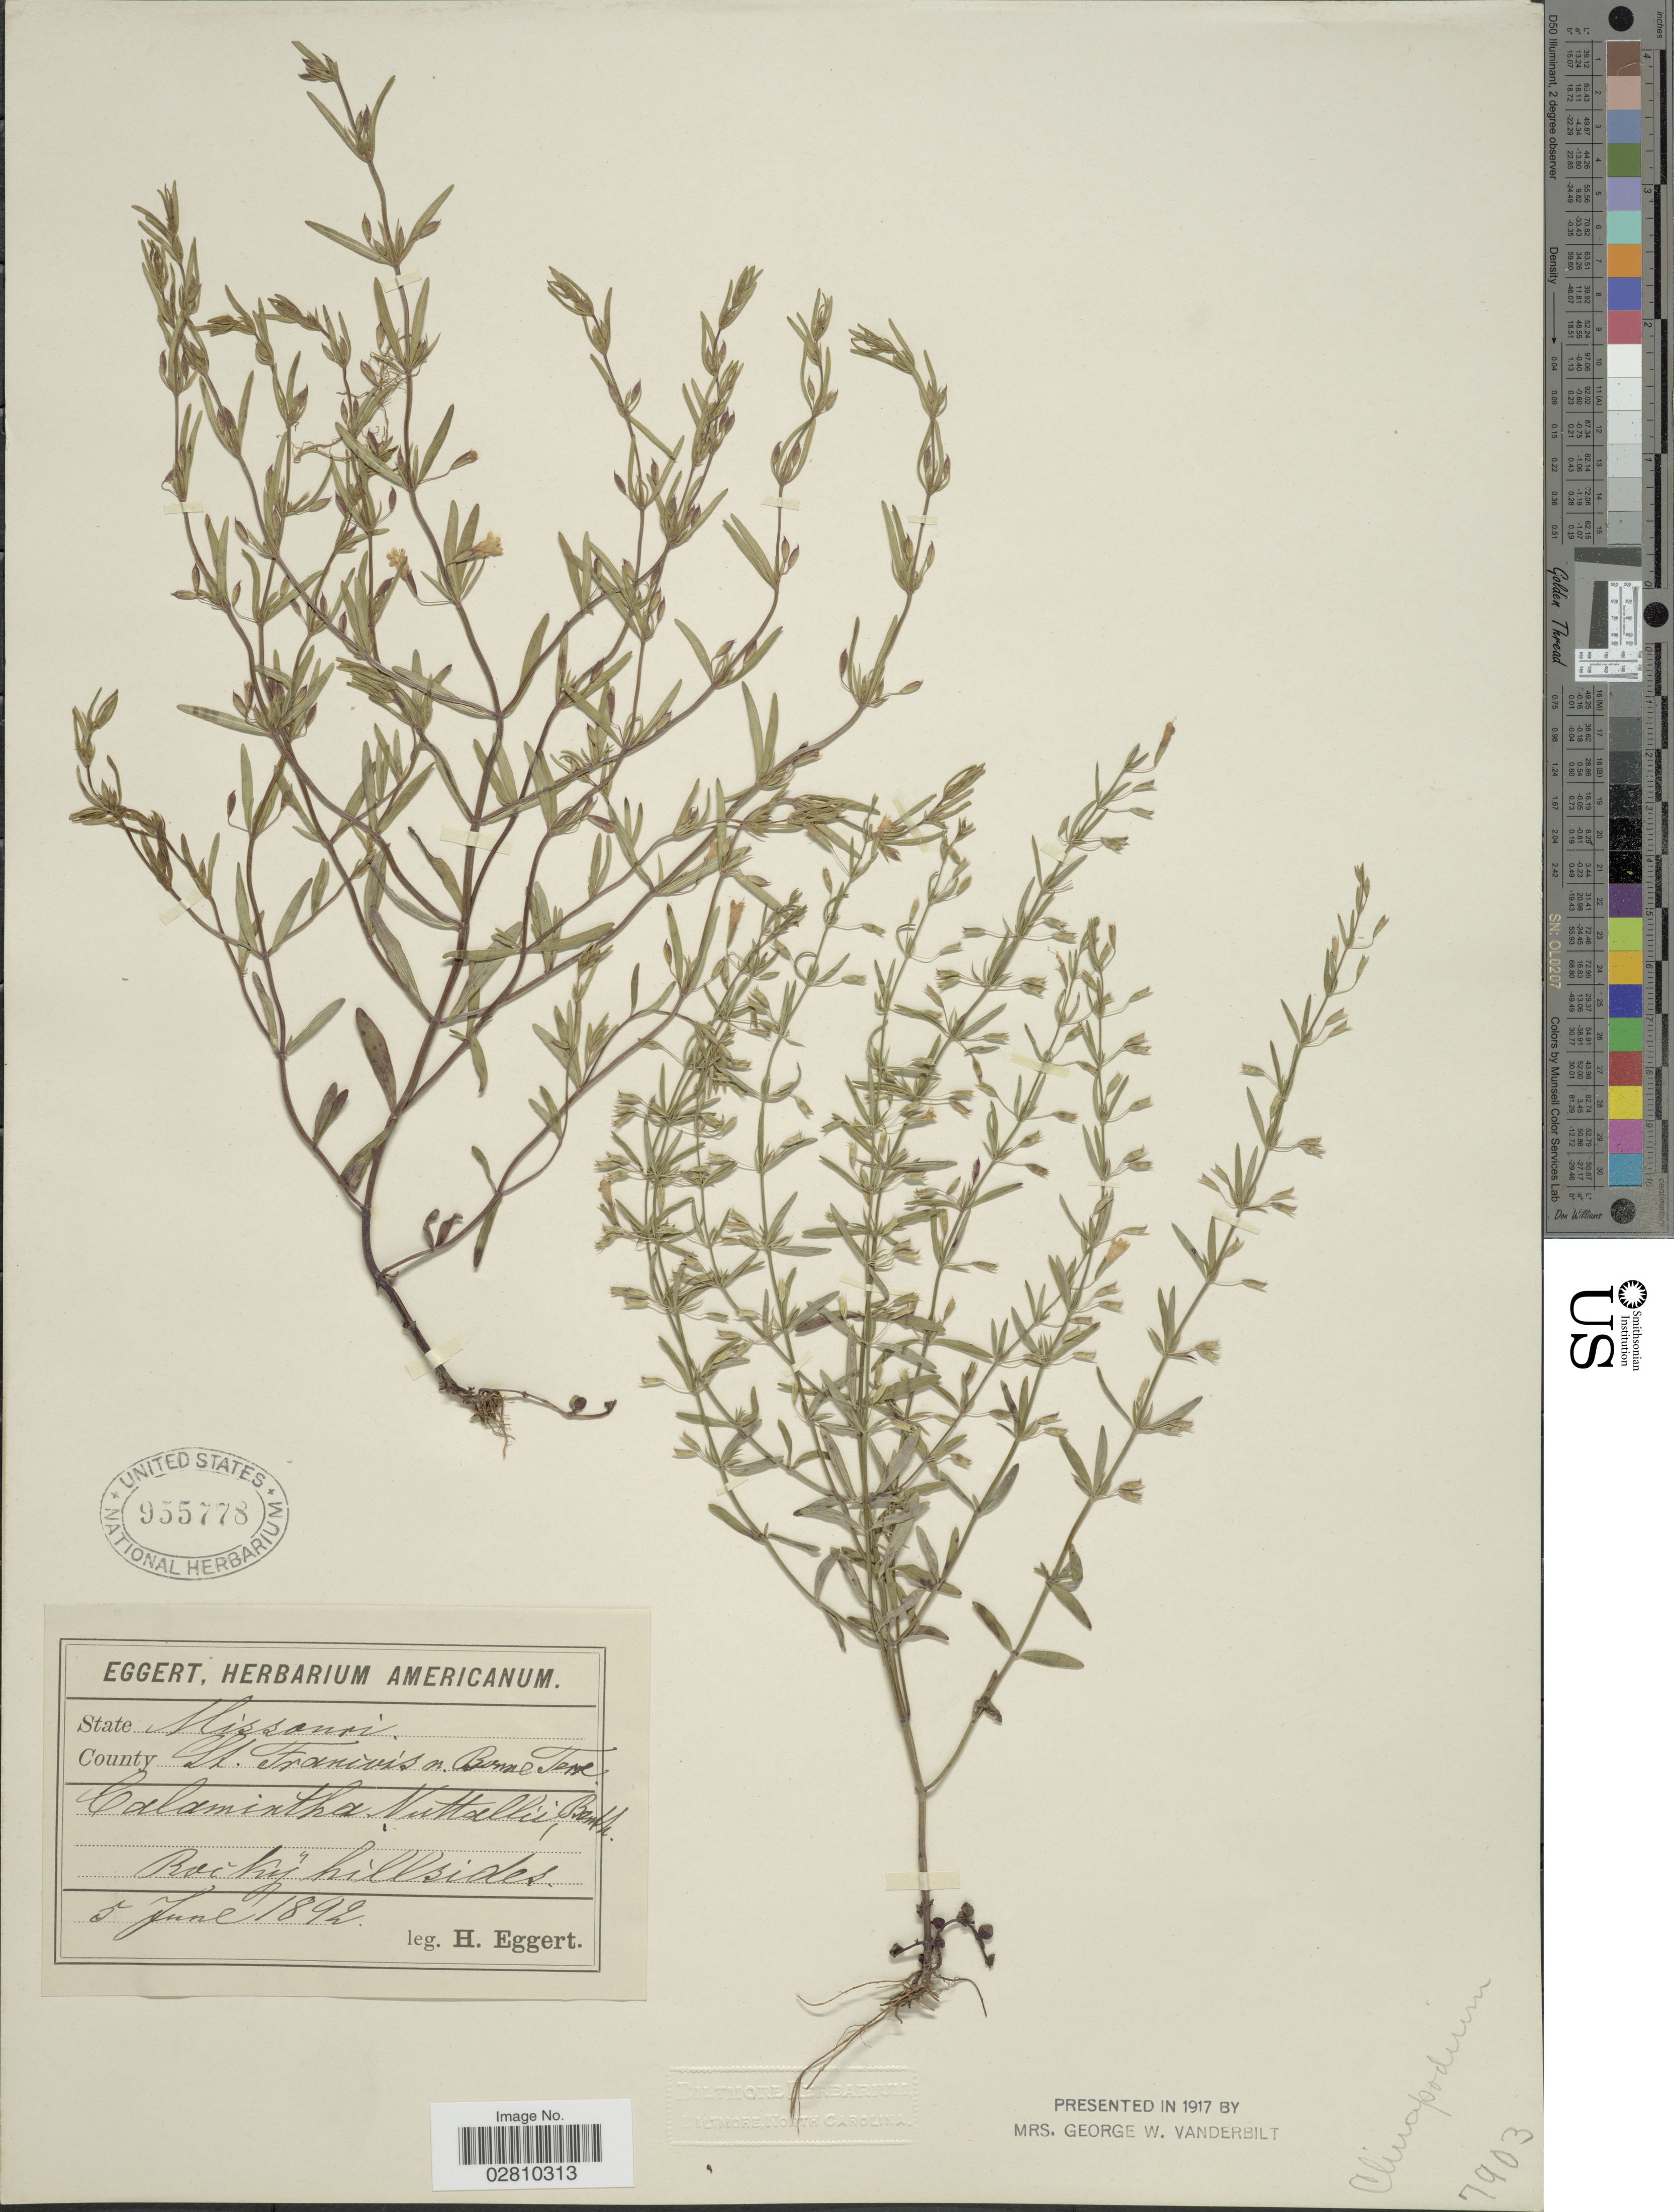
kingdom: Plantae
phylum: Tracheophyta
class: Magnoliopsida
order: Lamiales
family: Lamiaceae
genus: Clinopodium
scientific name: Clinopodium glabrum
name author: (Nutt.) Kuntze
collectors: H. Eggert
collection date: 1892-06-05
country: United States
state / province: Missouri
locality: County St. Francois n. Bonne Terre.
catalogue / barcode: US 955778